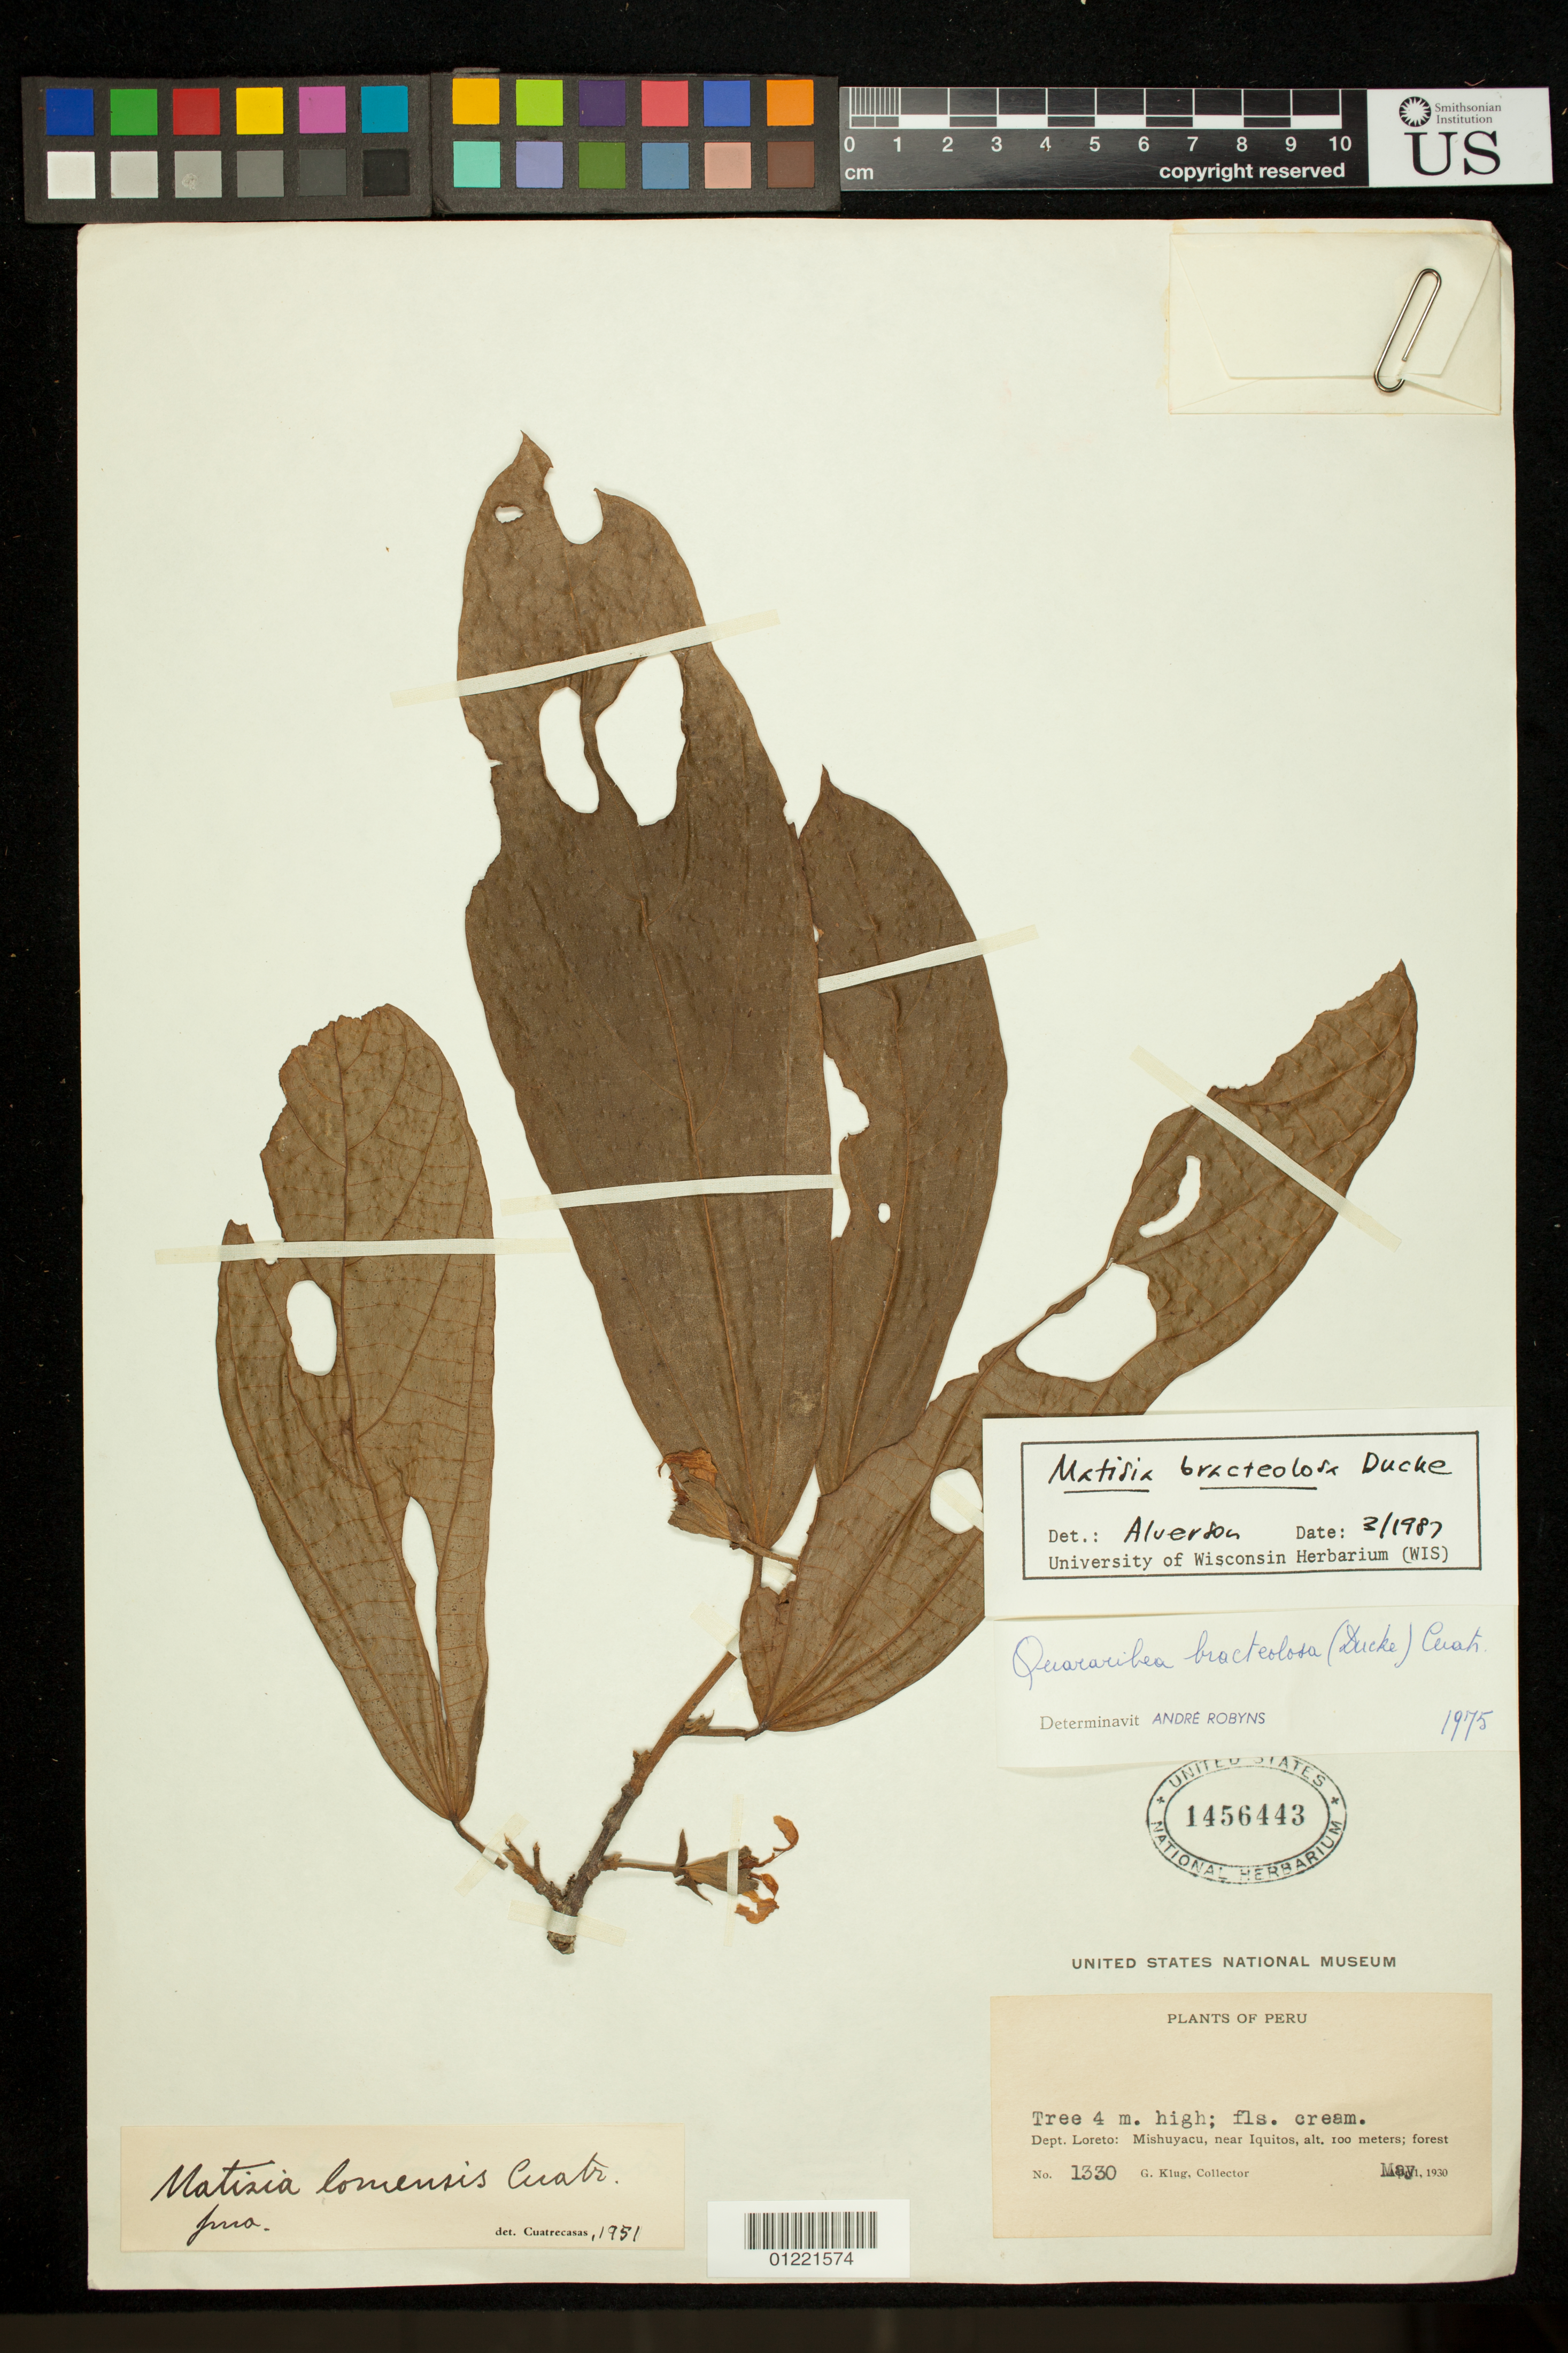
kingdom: Plantae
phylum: Tracheophyta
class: Magnoliopsida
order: Malvales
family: Malvaceae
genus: Matisia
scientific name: Matisia bracteolosa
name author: Ducke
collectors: G. Klug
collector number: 1330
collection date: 1930-05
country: Peru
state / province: Loreto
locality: Mishuyacu, near Iquitos; forest.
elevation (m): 100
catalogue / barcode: US 1456443